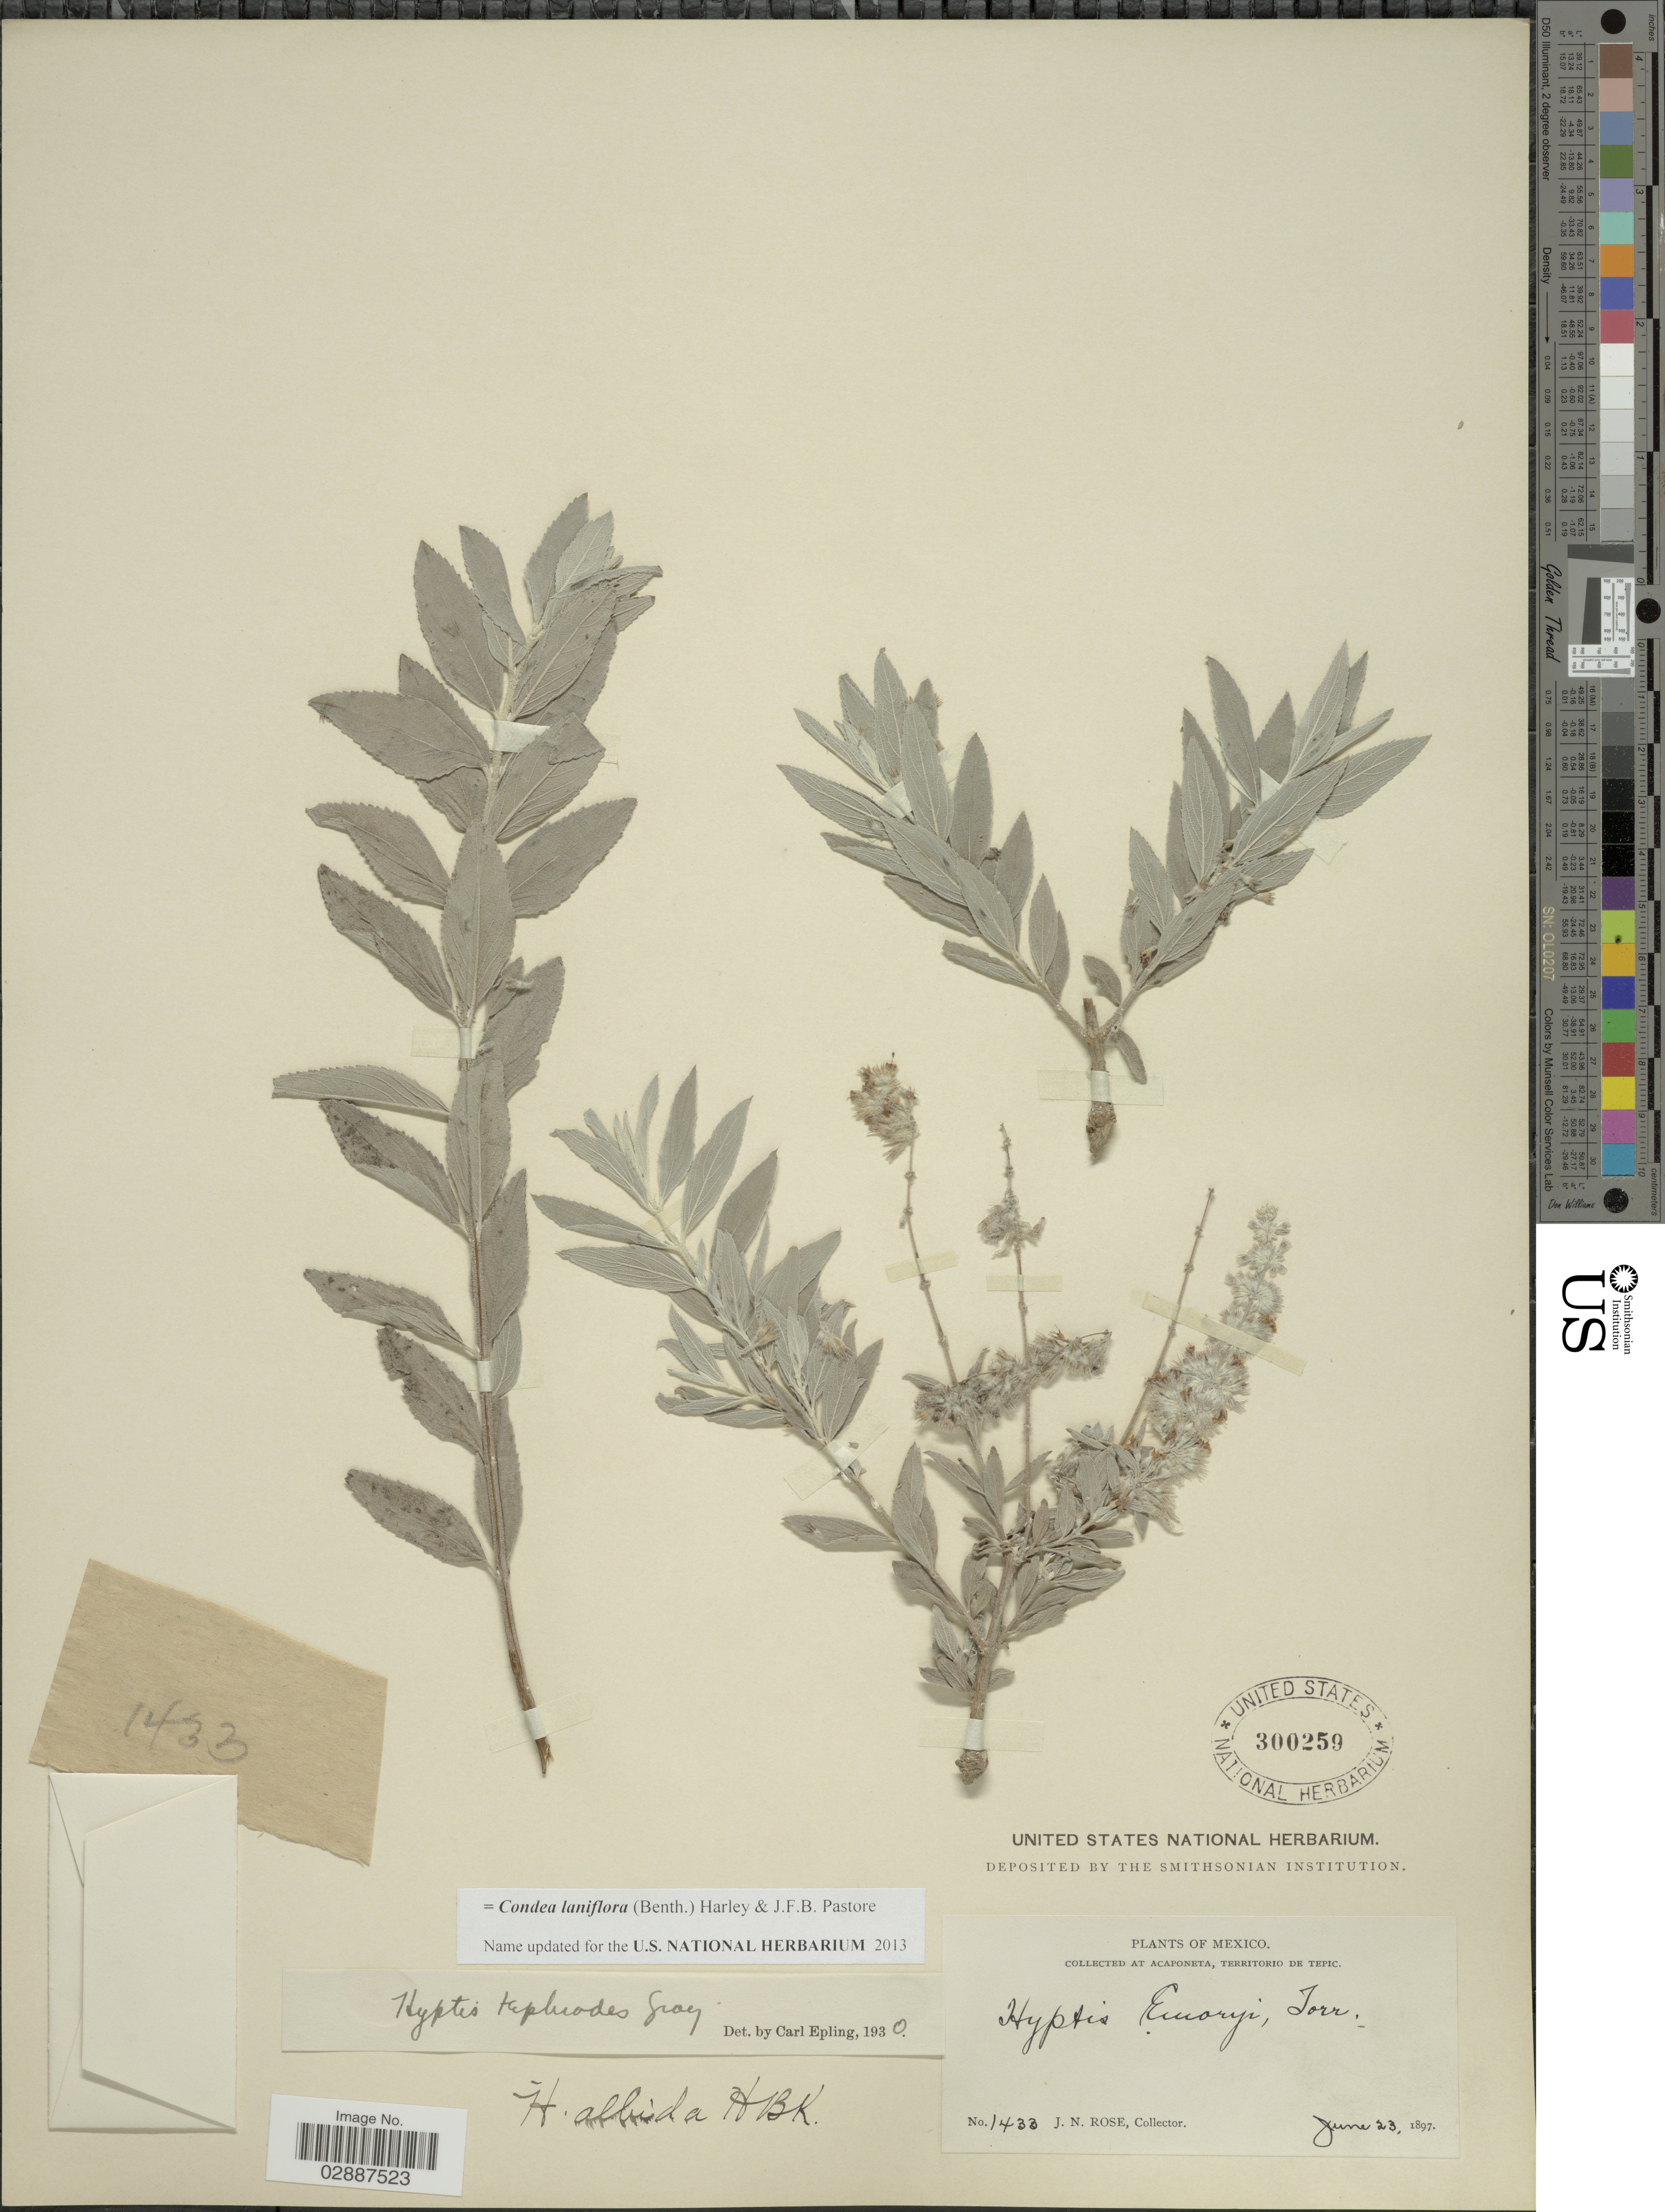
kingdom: Plantae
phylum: Tracheophyta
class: Magnoliopsida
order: Lamiales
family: Lamiaceae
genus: Condea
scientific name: Condea tephrodes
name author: (A. Gray) Harley & J.F.B. Pastore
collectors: J. N. Rose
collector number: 1433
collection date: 1897-06-23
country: Mexico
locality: At Acaponeta, Territorio de Tepic.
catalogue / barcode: US 300259